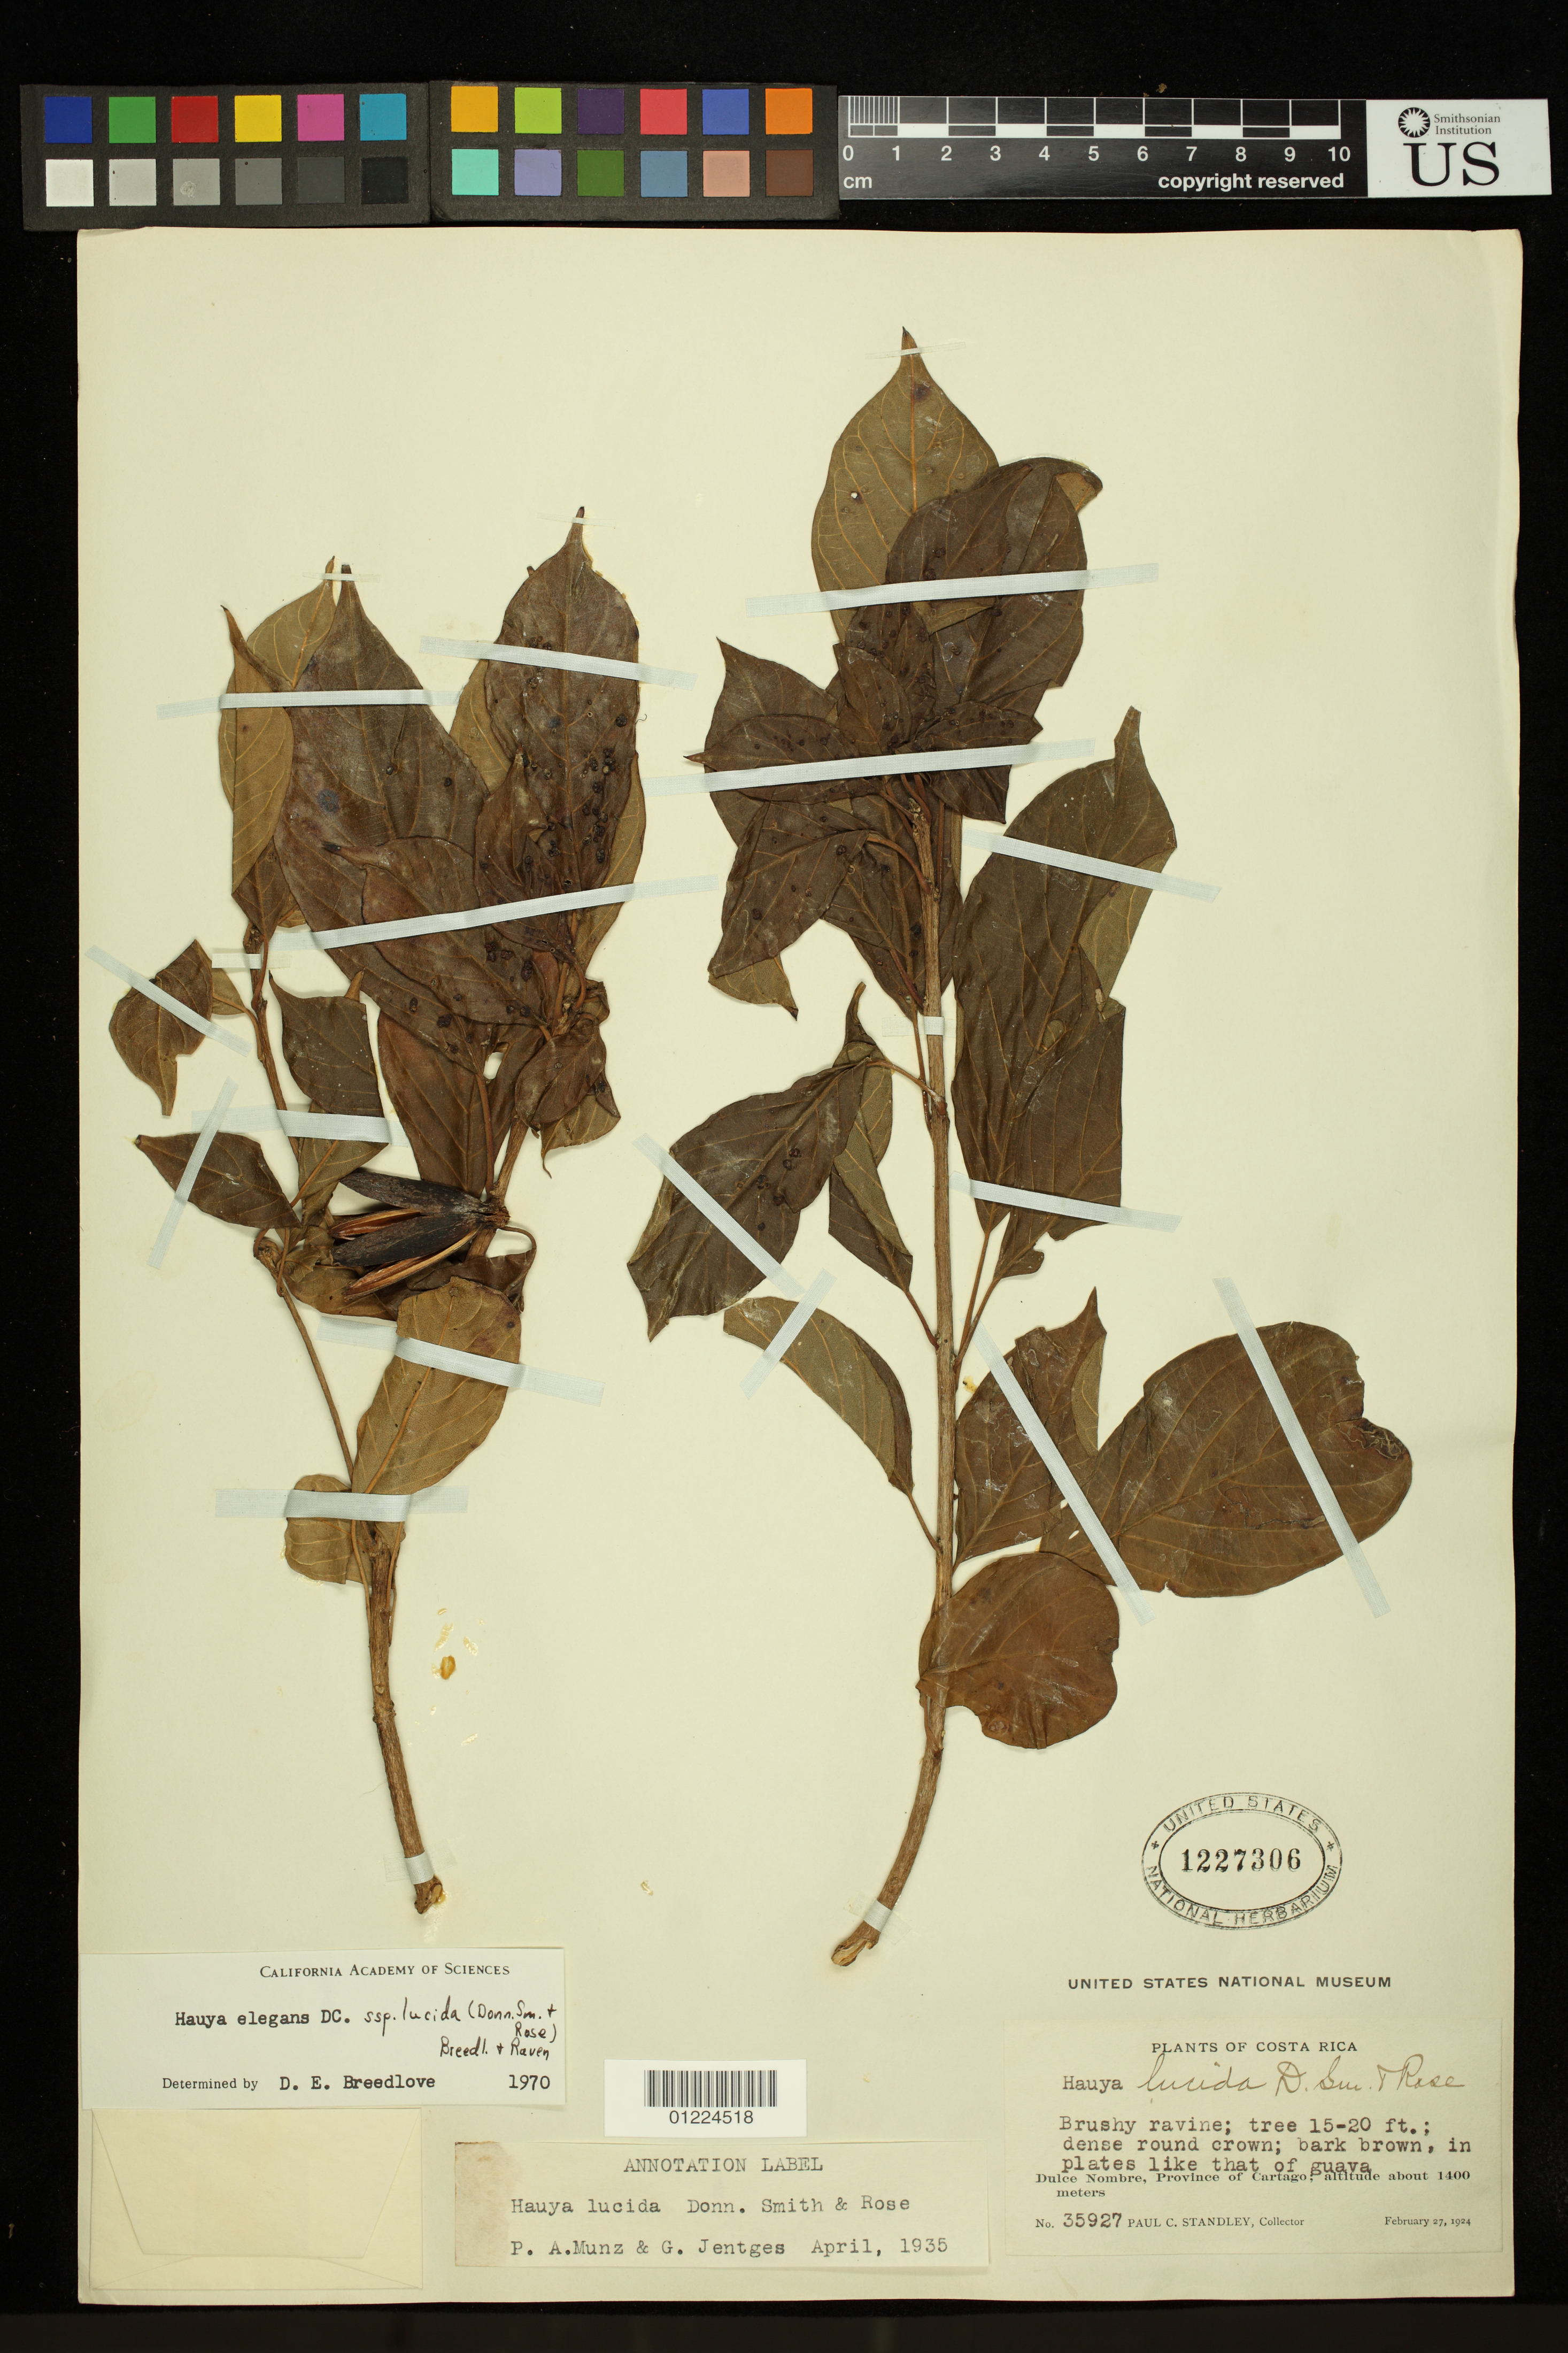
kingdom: Plantae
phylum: Tracheophyta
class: Magnoliopsida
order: Myrtales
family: Onagraceae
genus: Hauya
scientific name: Hauya elegans subsp. lucida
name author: (Donn. Sm. & Rose) P.H. Raven & Breedlove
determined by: Breedlove, D. E.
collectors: P. C. Standley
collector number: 35927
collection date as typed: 27 February 1924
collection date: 1924-02-27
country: Costa Rica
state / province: Cartago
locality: Dulce Nombre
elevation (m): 1400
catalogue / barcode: US 1227306